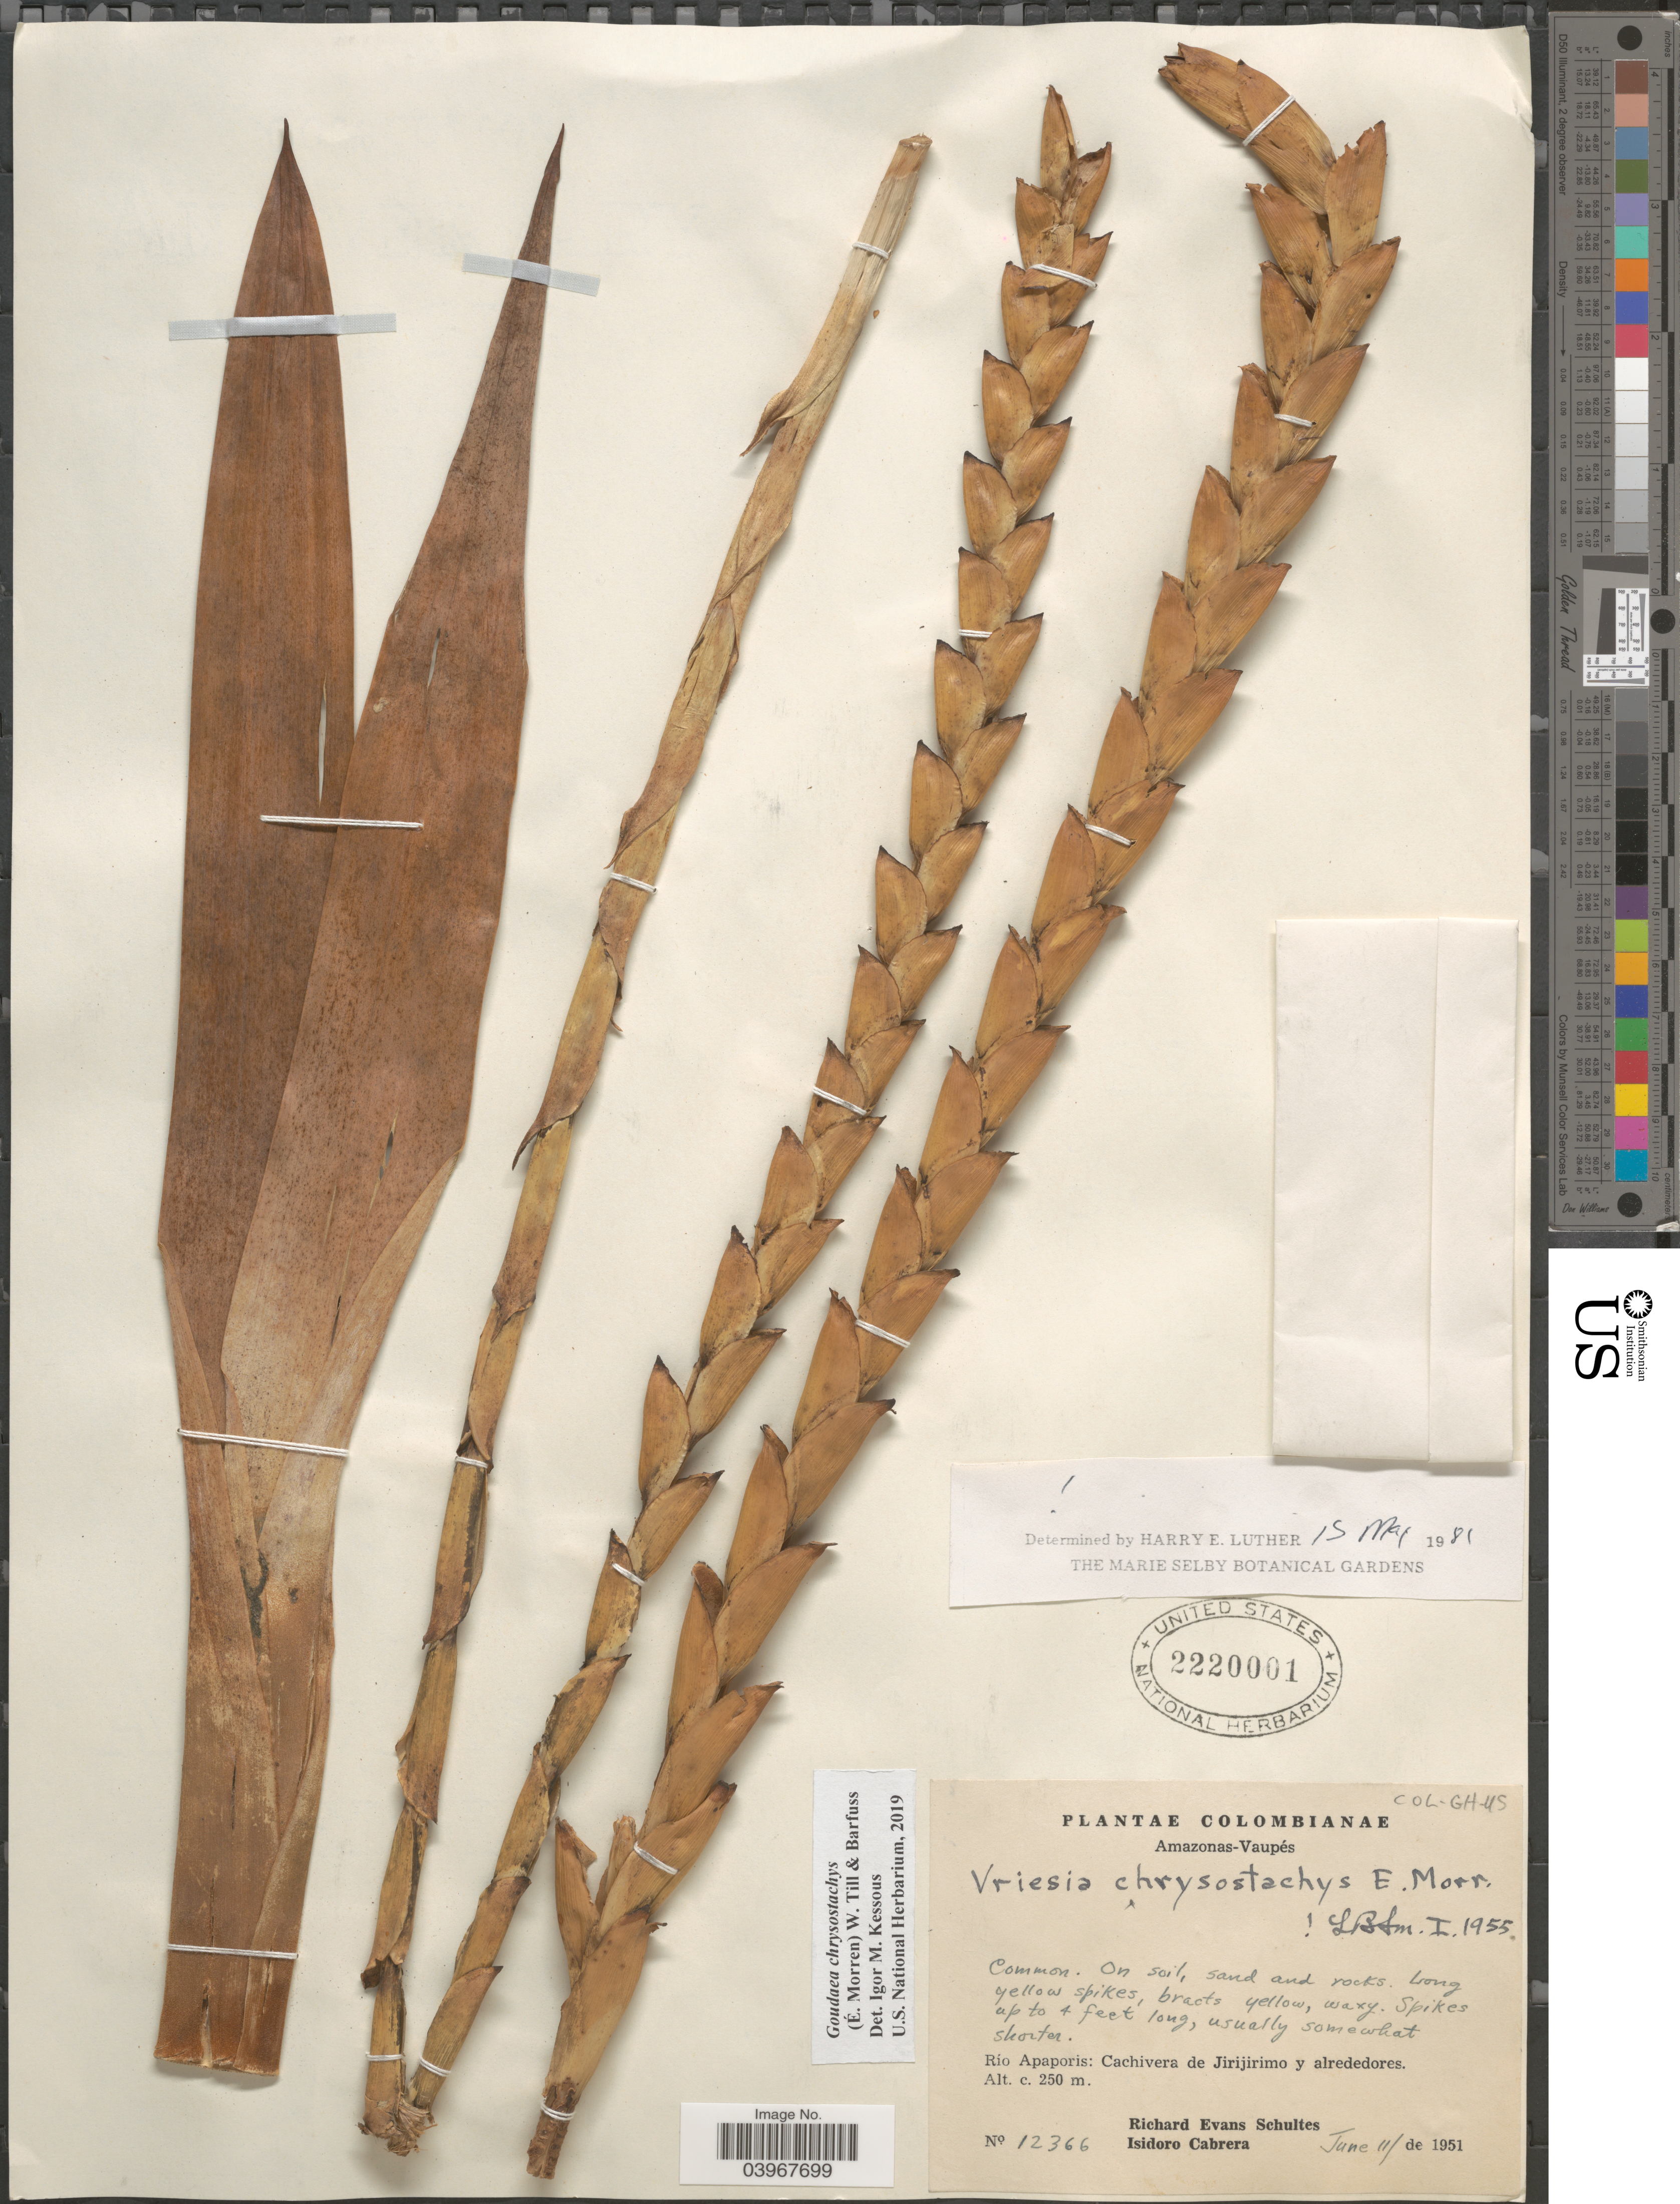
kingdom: Plantae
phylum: Tracheophyta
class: Liliopsida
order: Poales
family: Bromeliaceae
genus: Goudaea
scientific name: Goudaea chrysostachys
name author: (É. Morren) W. Till & Barfuss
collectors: R. E. Schultes & I. Cabrera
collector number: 12366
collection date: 1951-06-11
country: Colombia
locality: Amazonas-Vaupés. On soil, sand and rocks. Río Apaporis: Cachivera de Jirijirimo y alrededores.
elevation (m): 250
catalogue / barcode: US 2220001